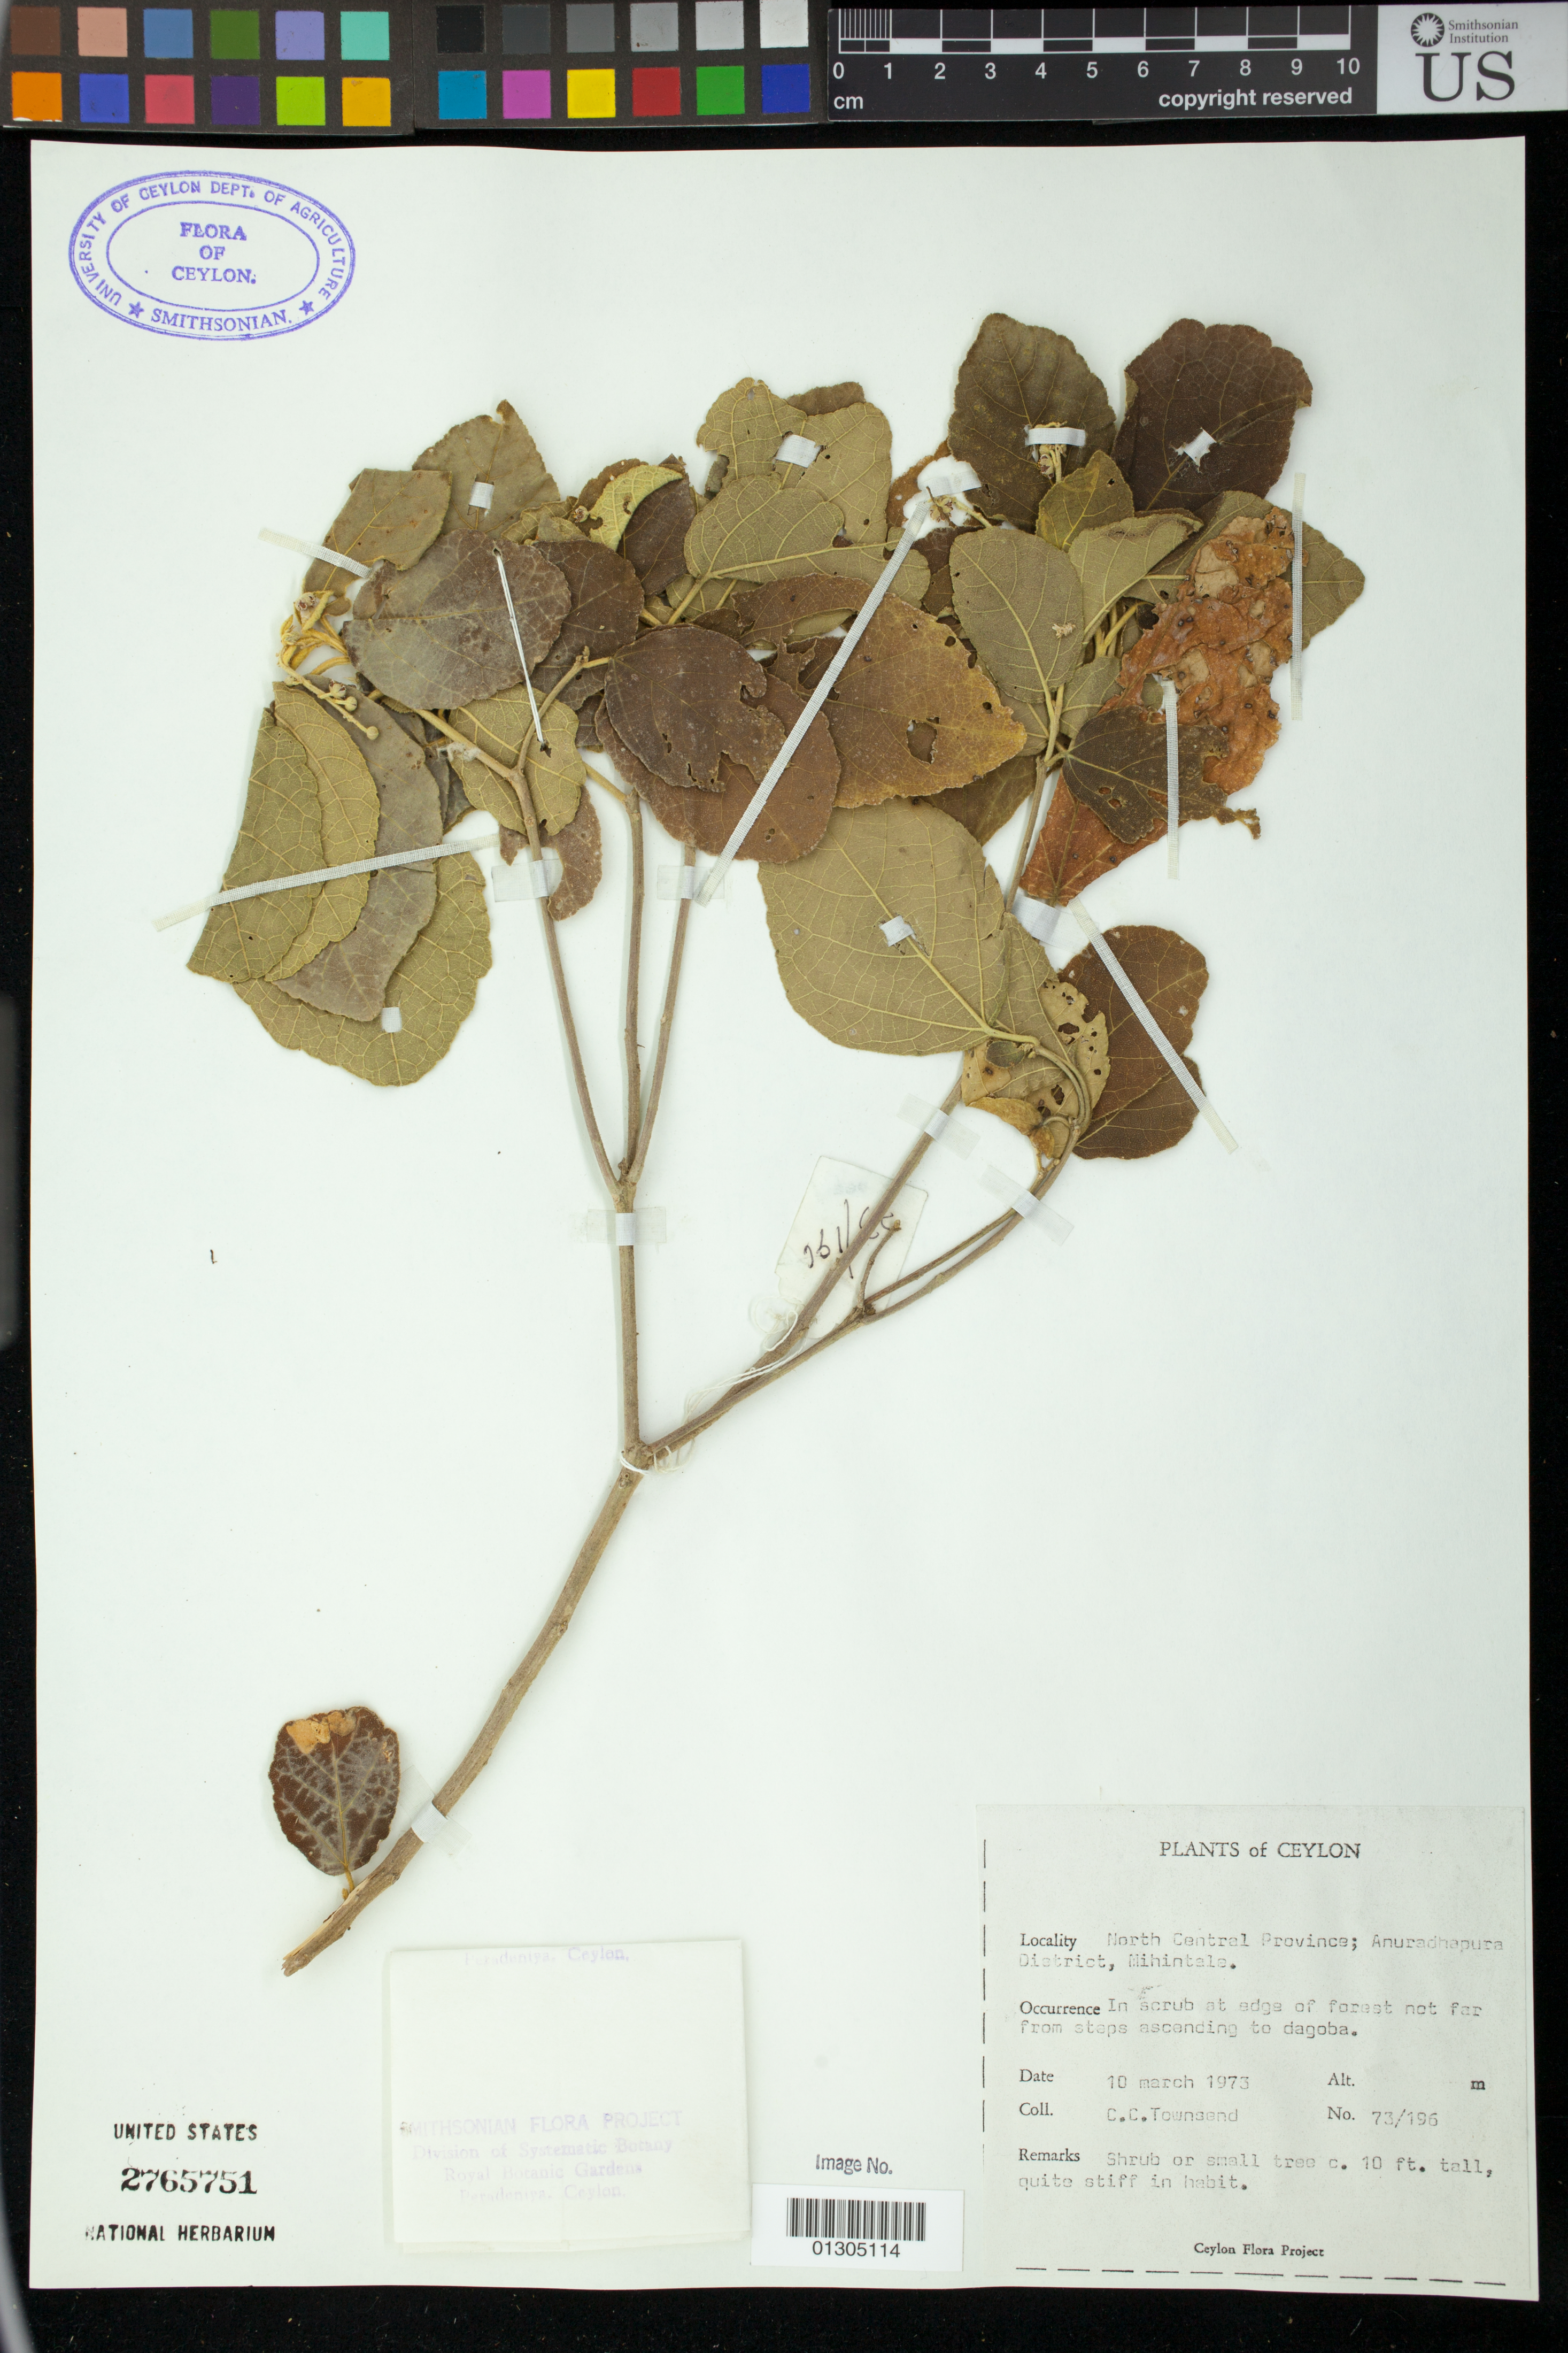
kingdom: Plantae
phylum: Tracheophyta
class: Magnoliopsida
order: Malpighiales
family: Euphorbiaceae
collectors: C. C. Townsend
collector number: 73/196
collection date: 1973-03-10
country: Sri Lanka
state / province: North Central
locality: Anuradhapura District, Mihintale. In scurb at edge of forest not far from steps ascending to dagoba.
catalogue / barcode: US 2765751